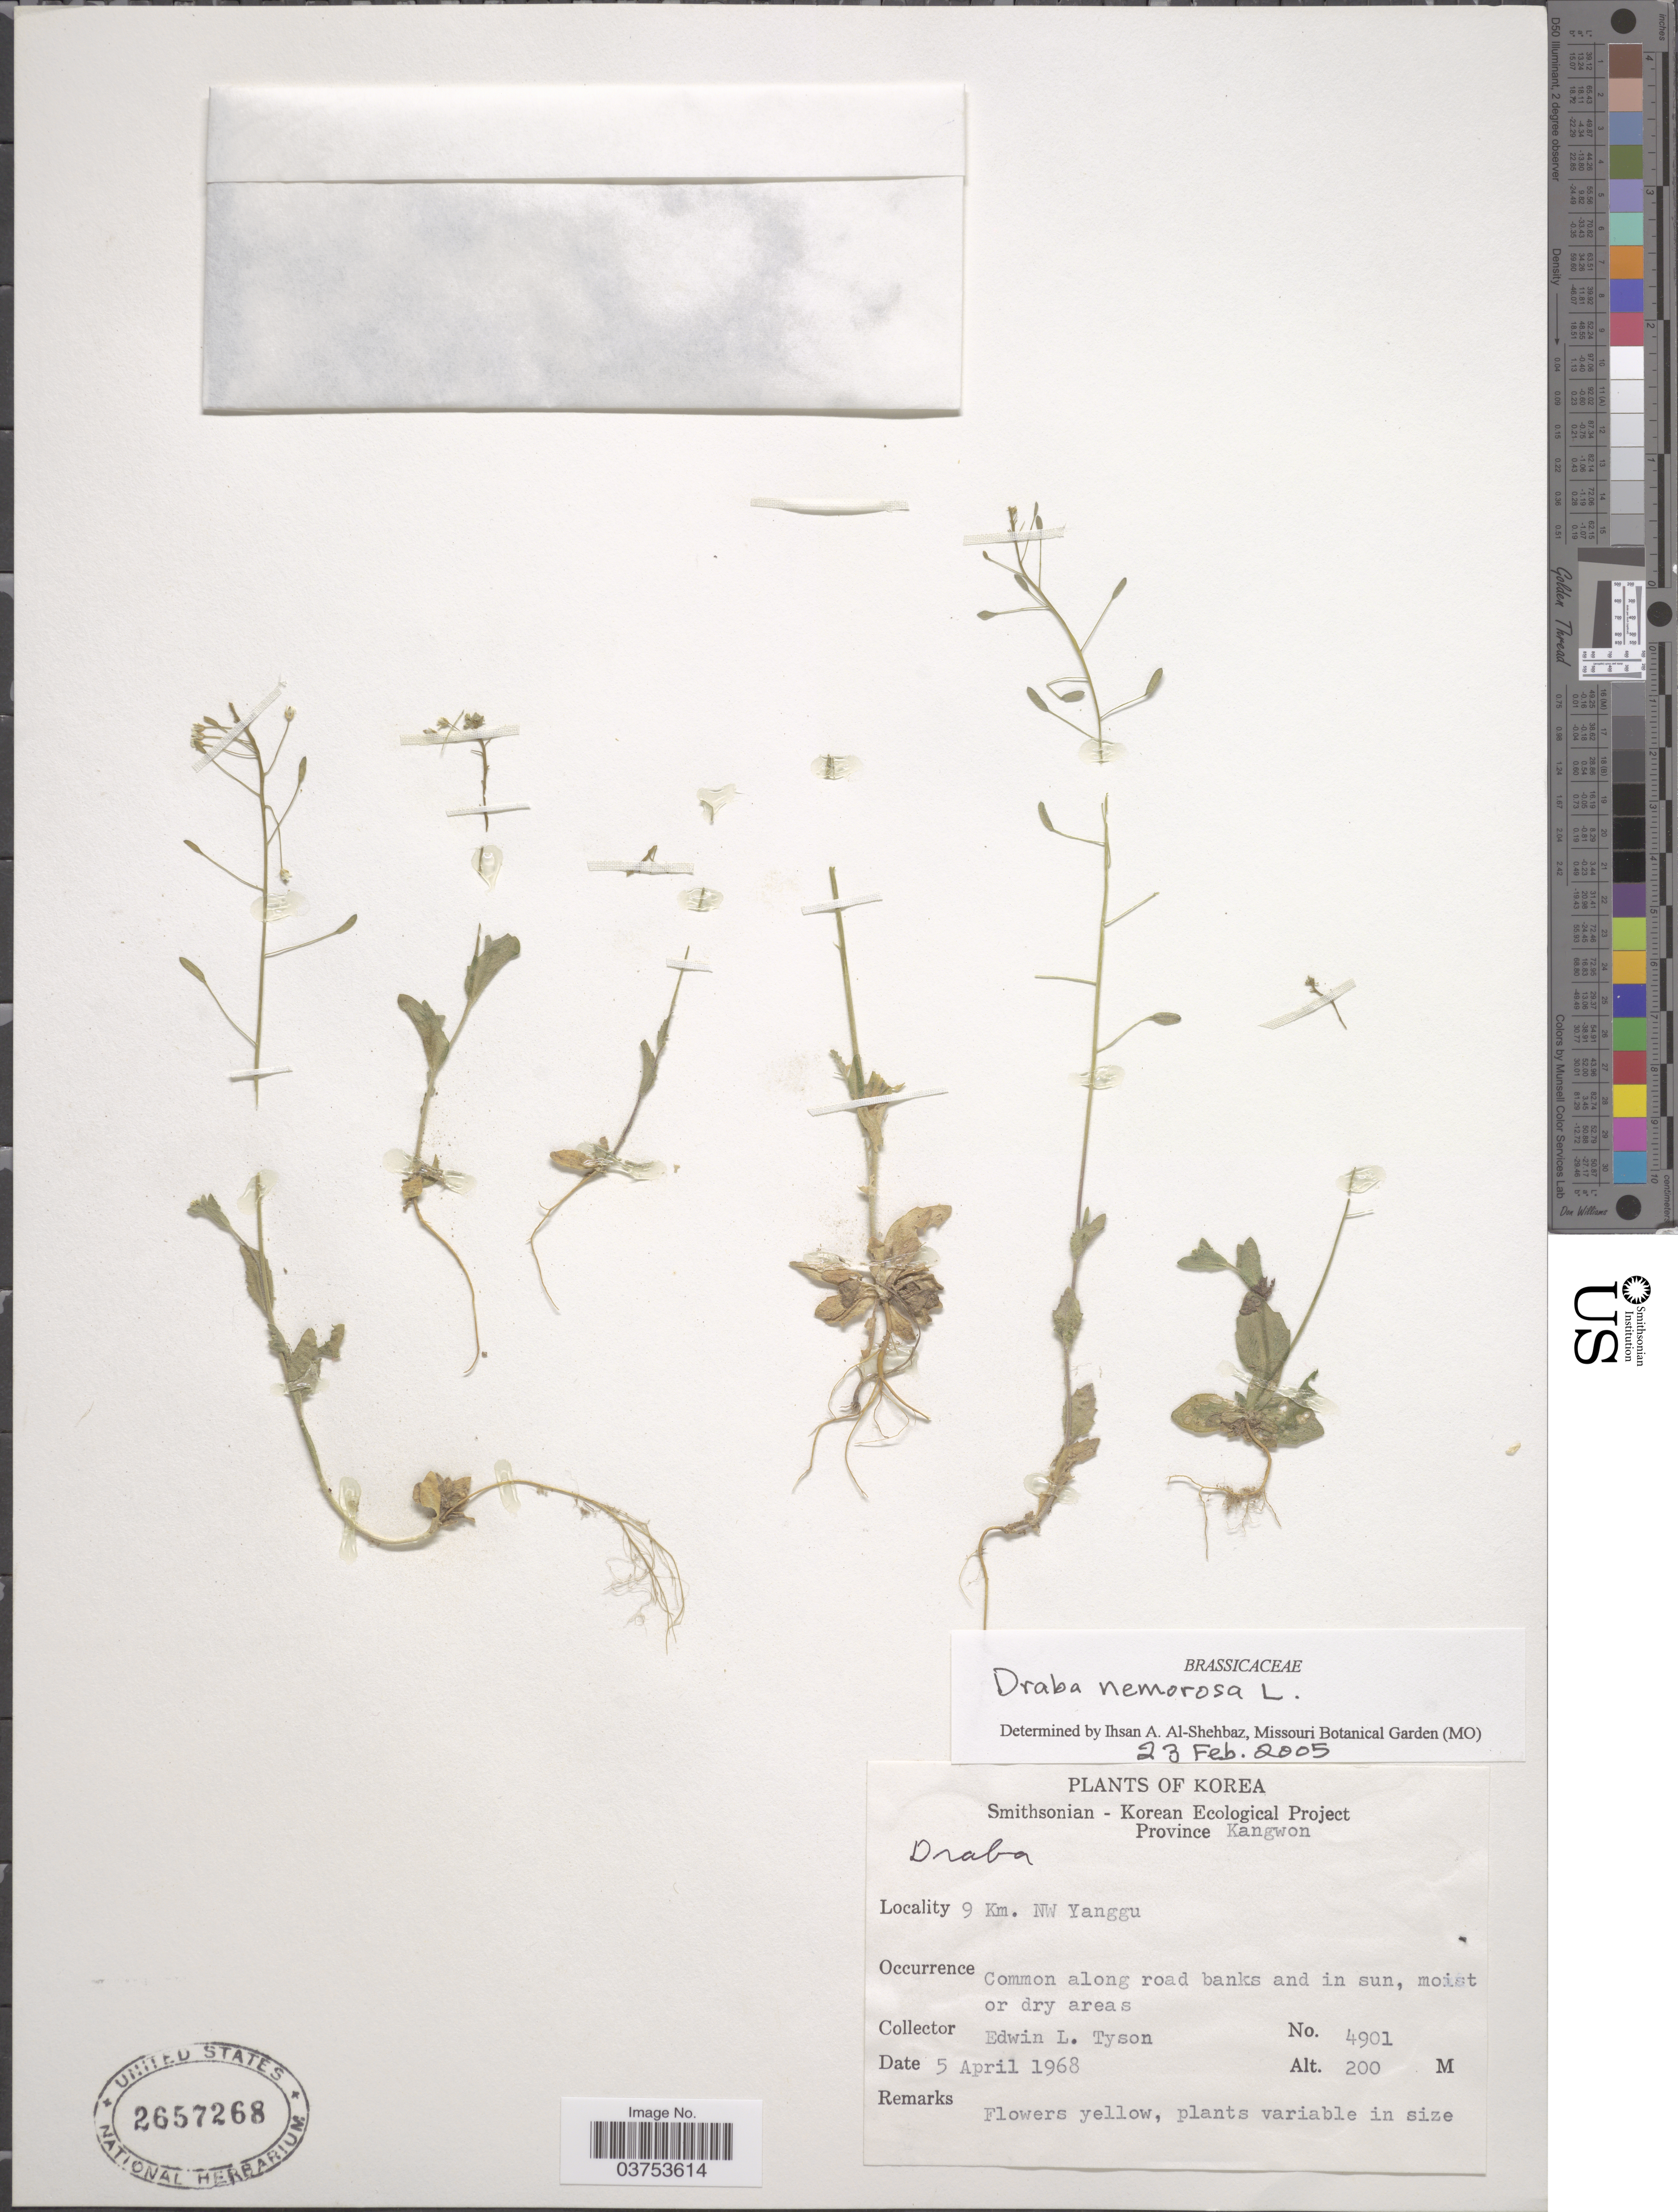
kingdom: Plantae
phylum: Tracheophyta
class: Magnoliopsida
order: Brassicales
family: Brassicaceae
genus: Draba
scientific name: Draba nemorosa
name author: L.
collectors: E. L. Tyson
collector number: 4901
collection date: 1968-04-05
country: North Korea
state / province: Kangwon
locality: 9 Km. NW Yanggu.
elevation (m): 200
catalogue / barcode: US 2657268